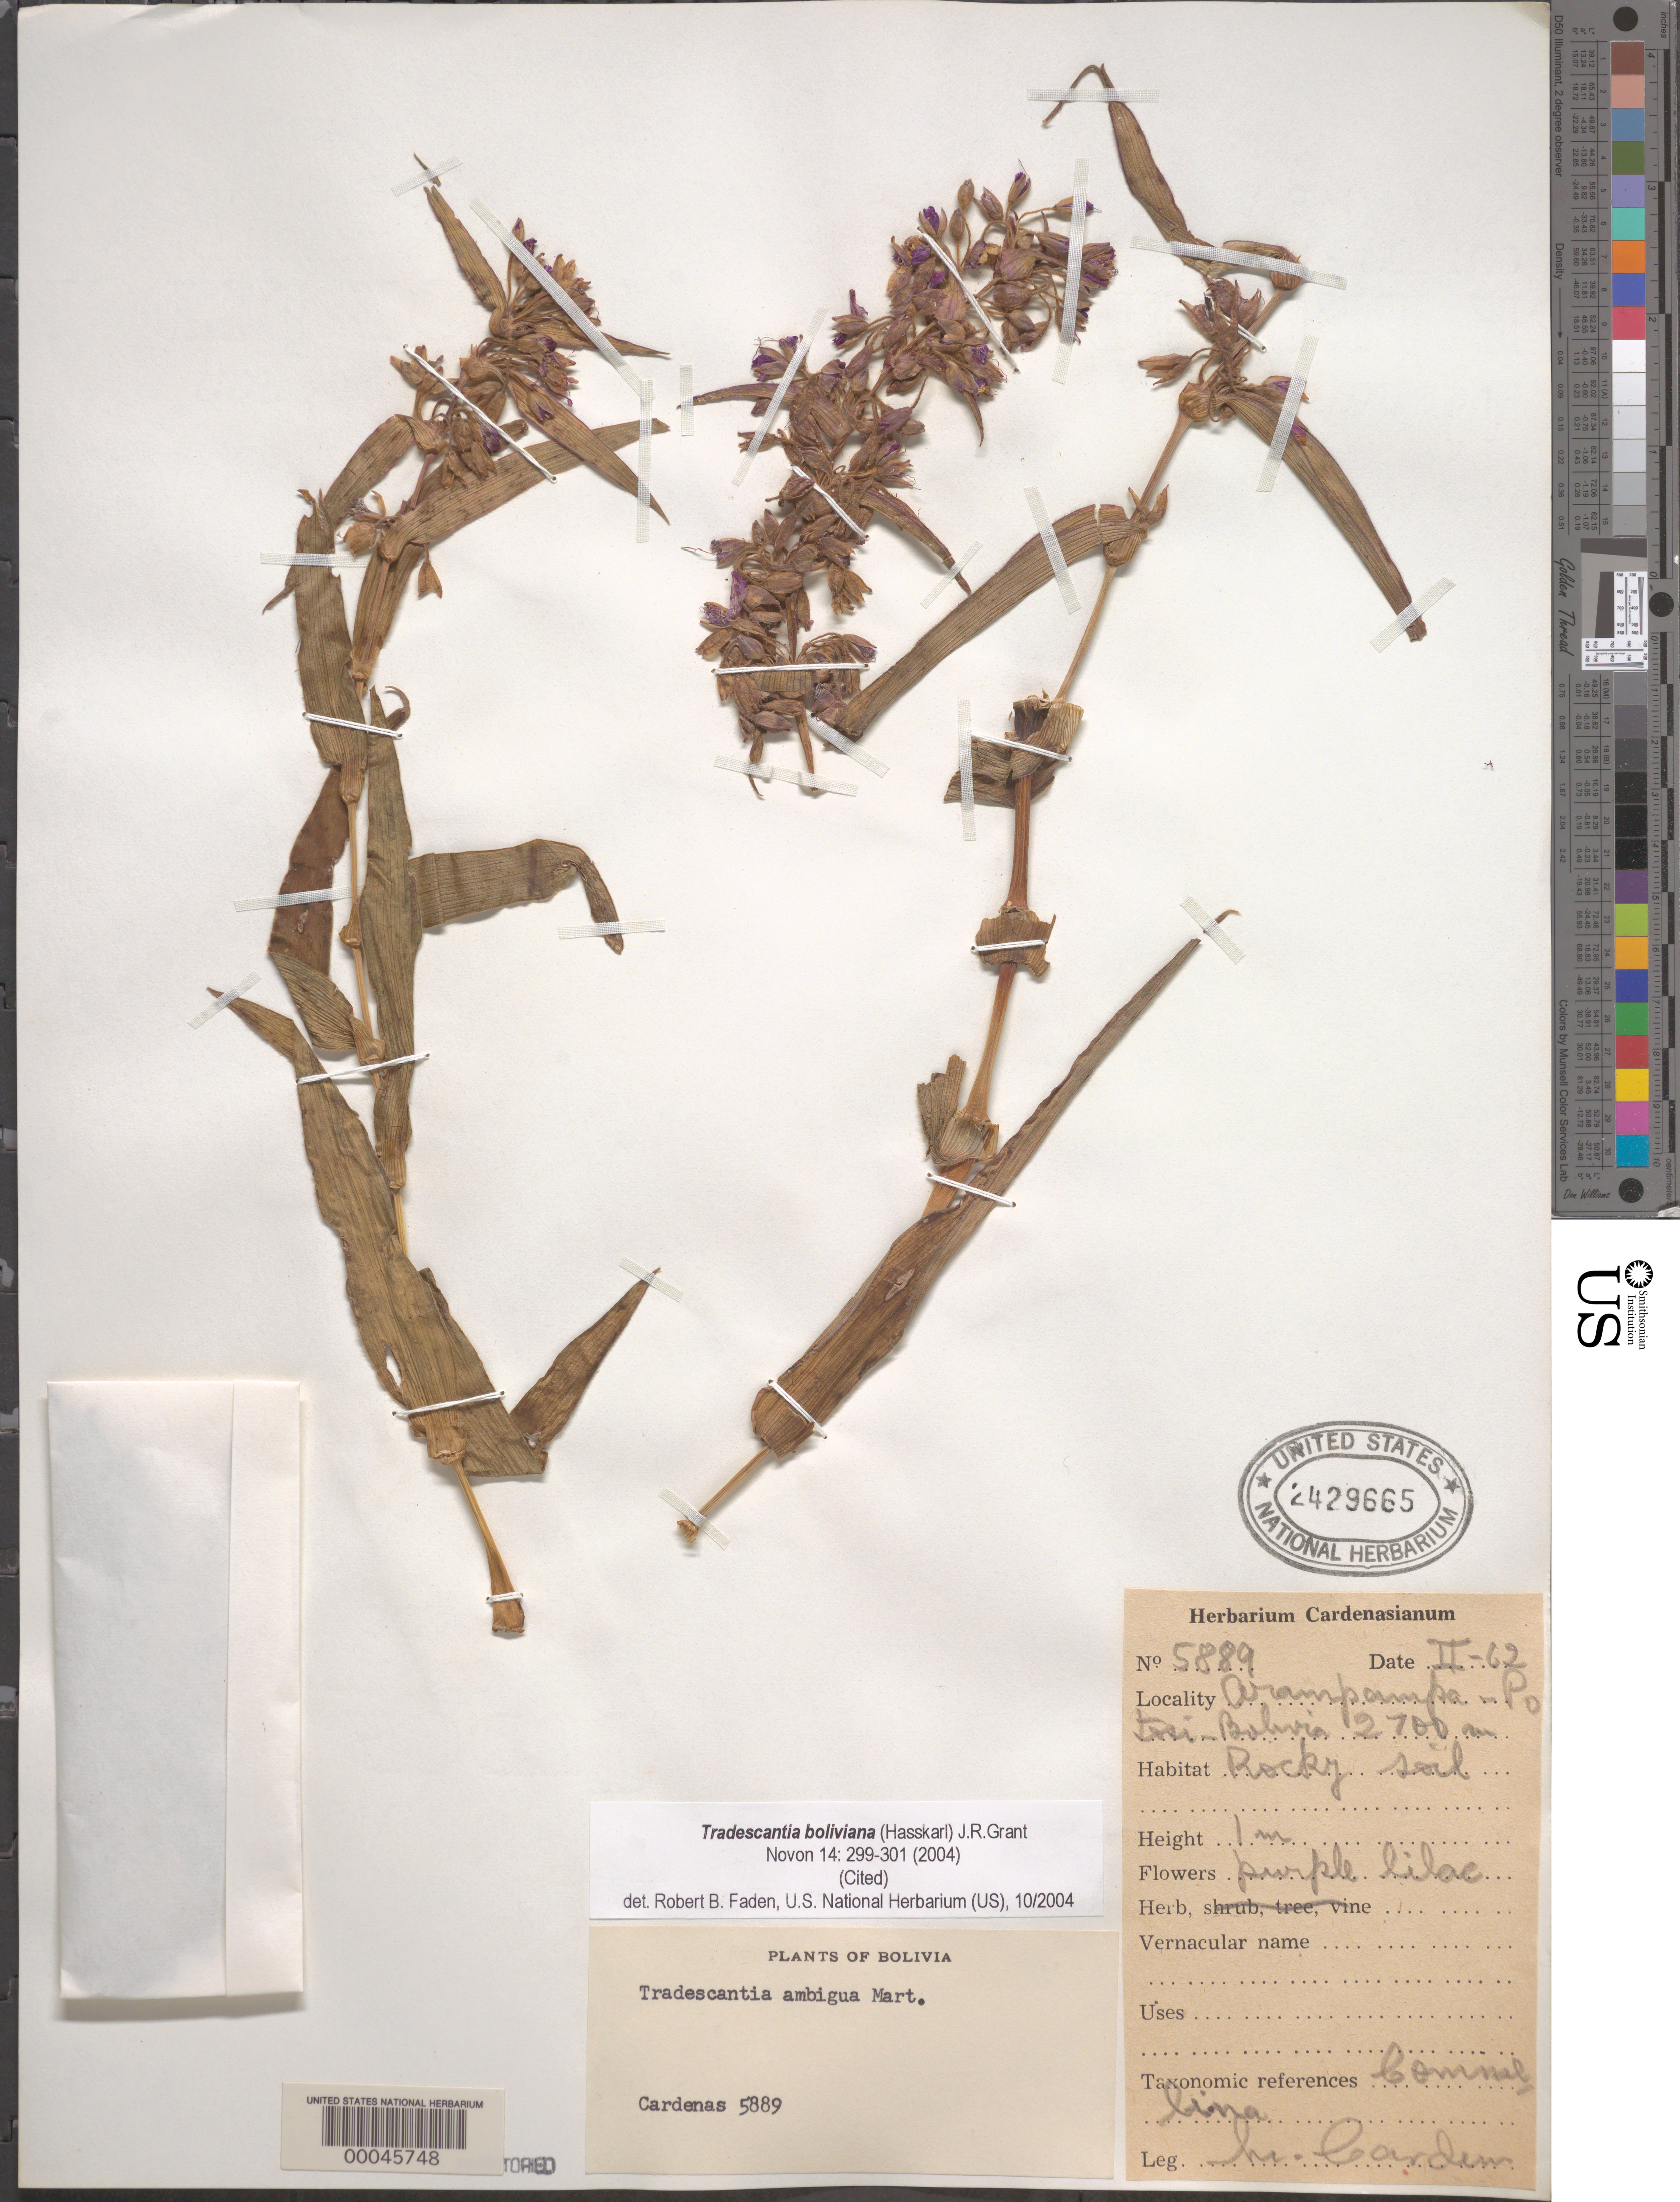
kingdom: Plantae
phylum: Tracheophyta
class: Liliopsida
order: Commelinales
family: Commelinaceae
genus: Tradescantia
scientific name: Tradescantia ambigua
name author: Mart. ex Schult. & Schult. f.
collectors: M. Cárdenas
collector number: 5889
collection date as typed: Feb 1962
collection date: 1962-02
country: Bolivia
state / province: Potosí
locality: Arampampa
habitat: Rocky soil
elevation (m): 2700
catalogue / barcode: US 2429665